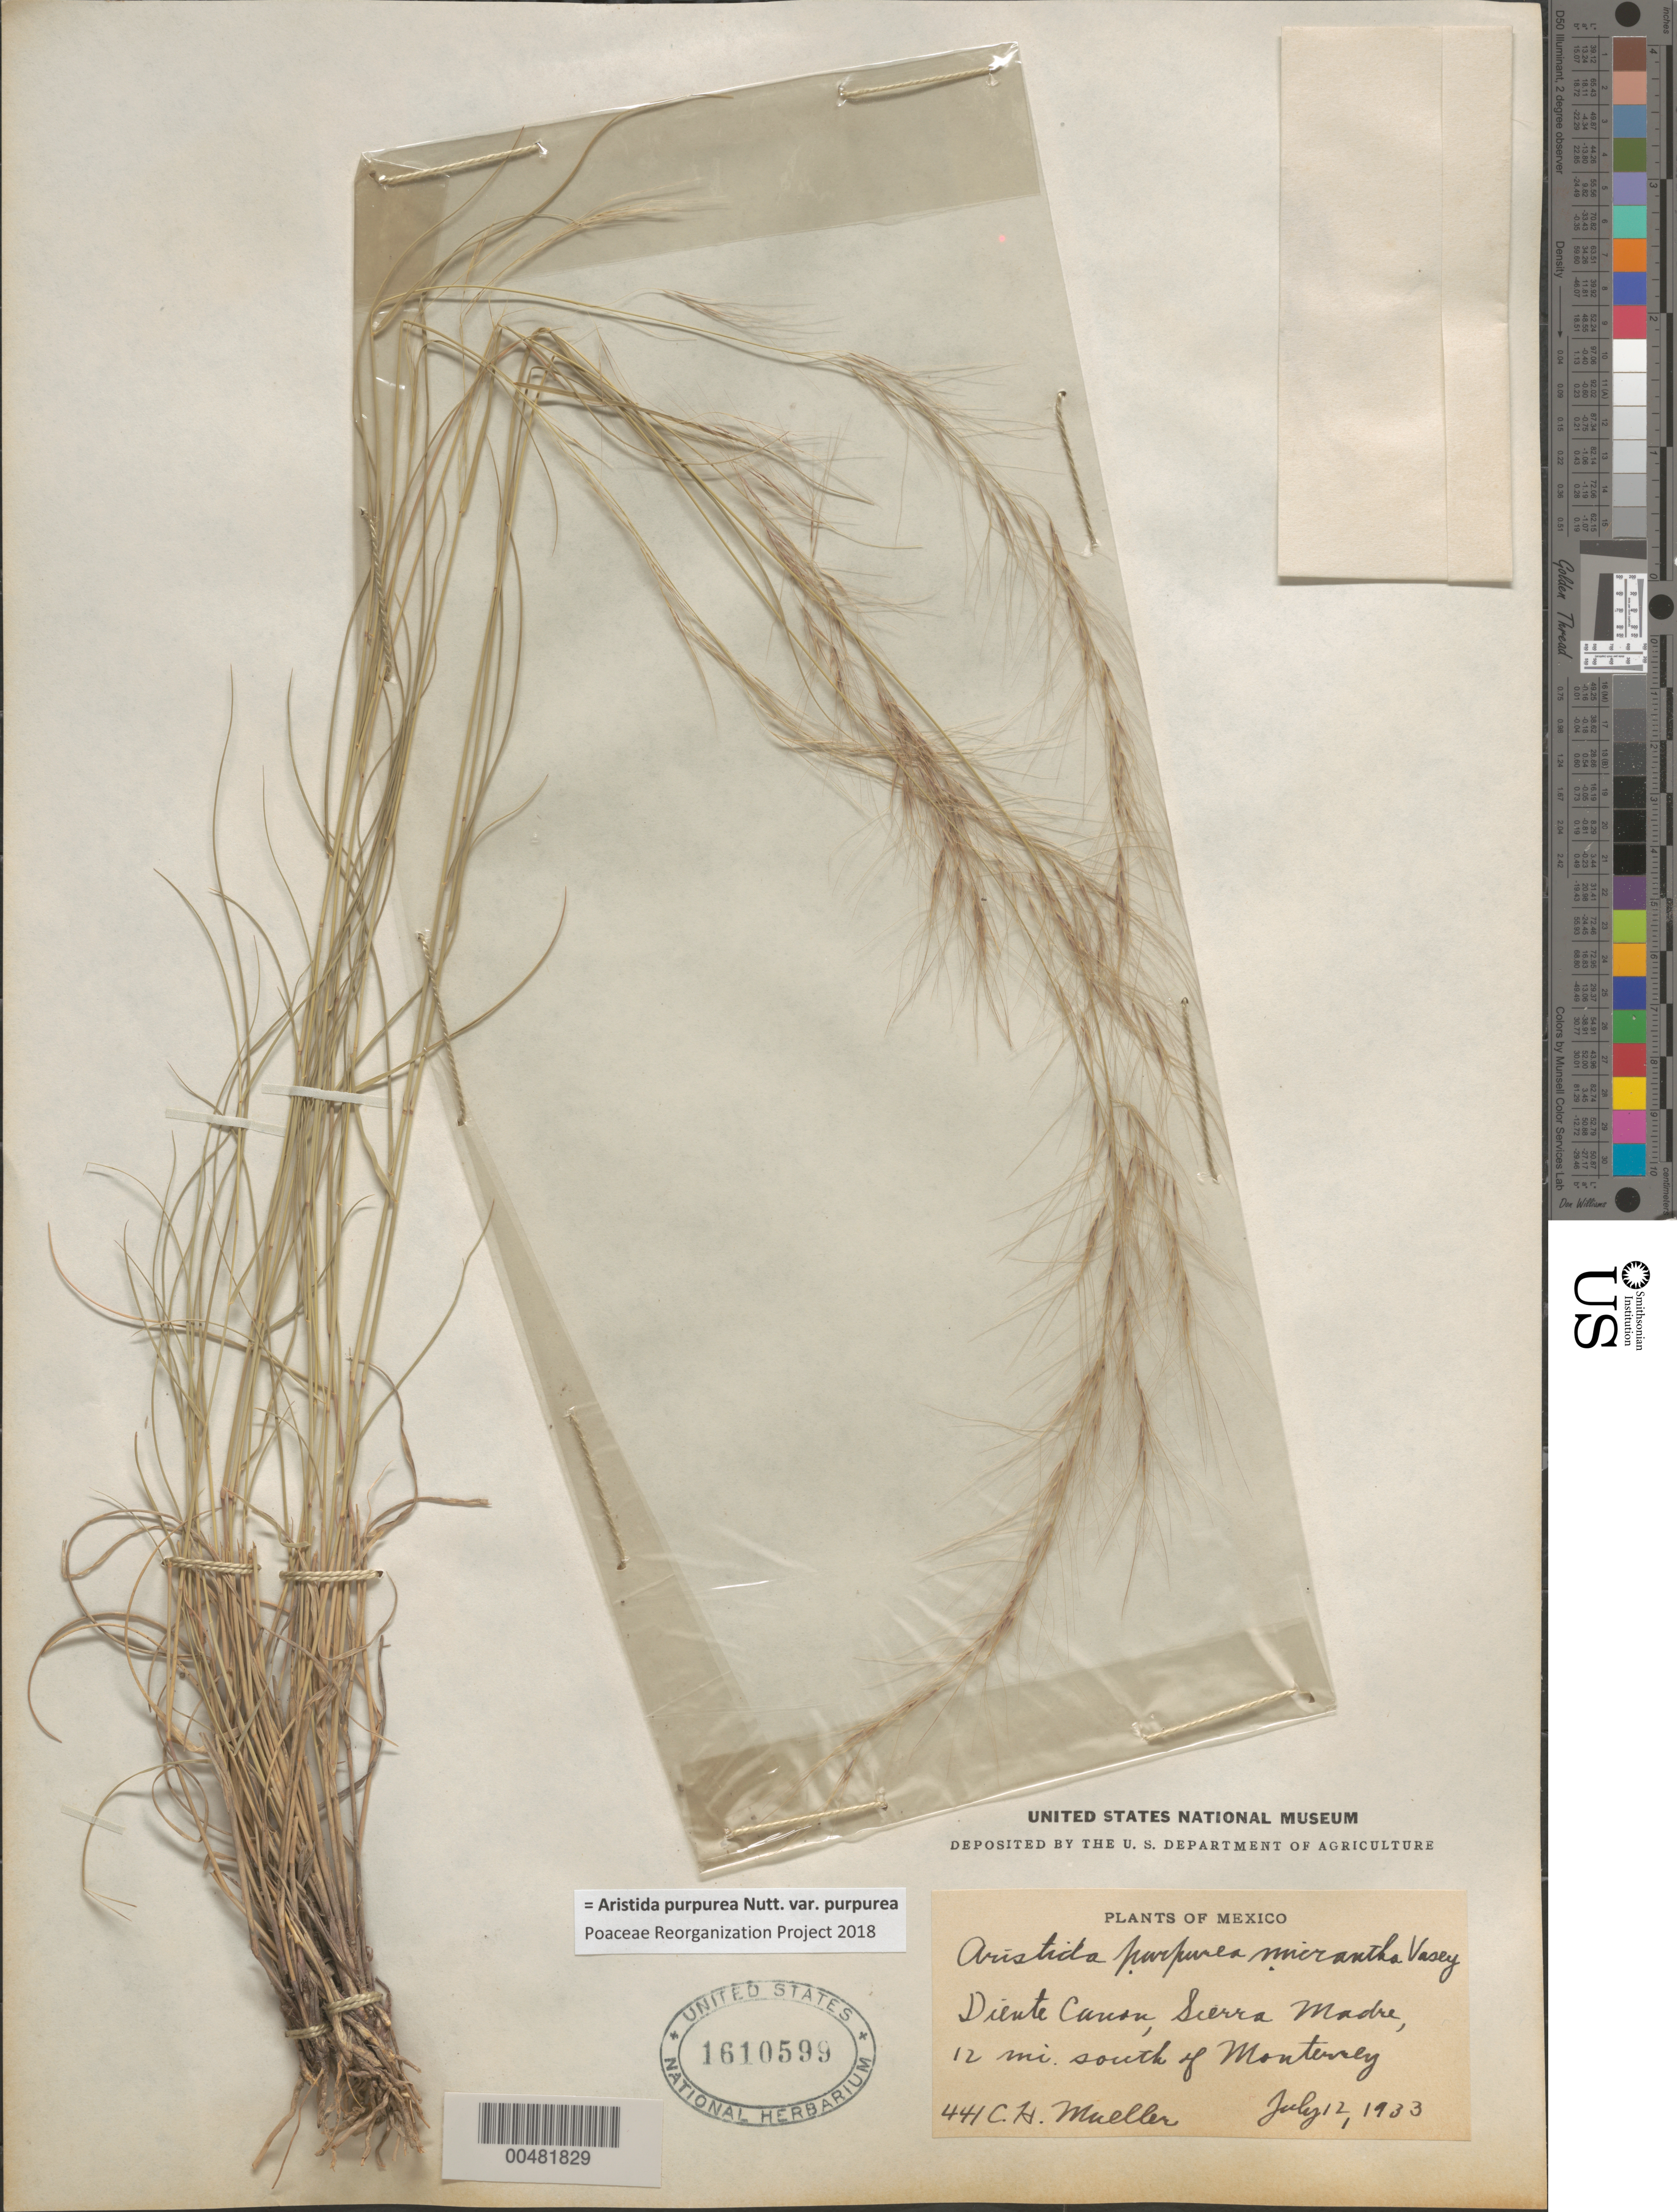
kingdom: Plantae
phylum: Tracheophyta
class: Liliopsida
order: Poales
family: Poaceae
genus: Aristida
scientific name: Aristida purpurea var. purpurea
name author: Nutt.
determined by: Poaceae Reorganization Project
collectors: C. H. Muller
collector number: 441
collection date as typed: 12 Jul 1933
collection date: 1933-07-12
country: Mexico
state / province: Nuevo León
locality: Diente Canon, Sierra Madre, 12 mi S of Monterrey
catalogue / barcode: US 1610599